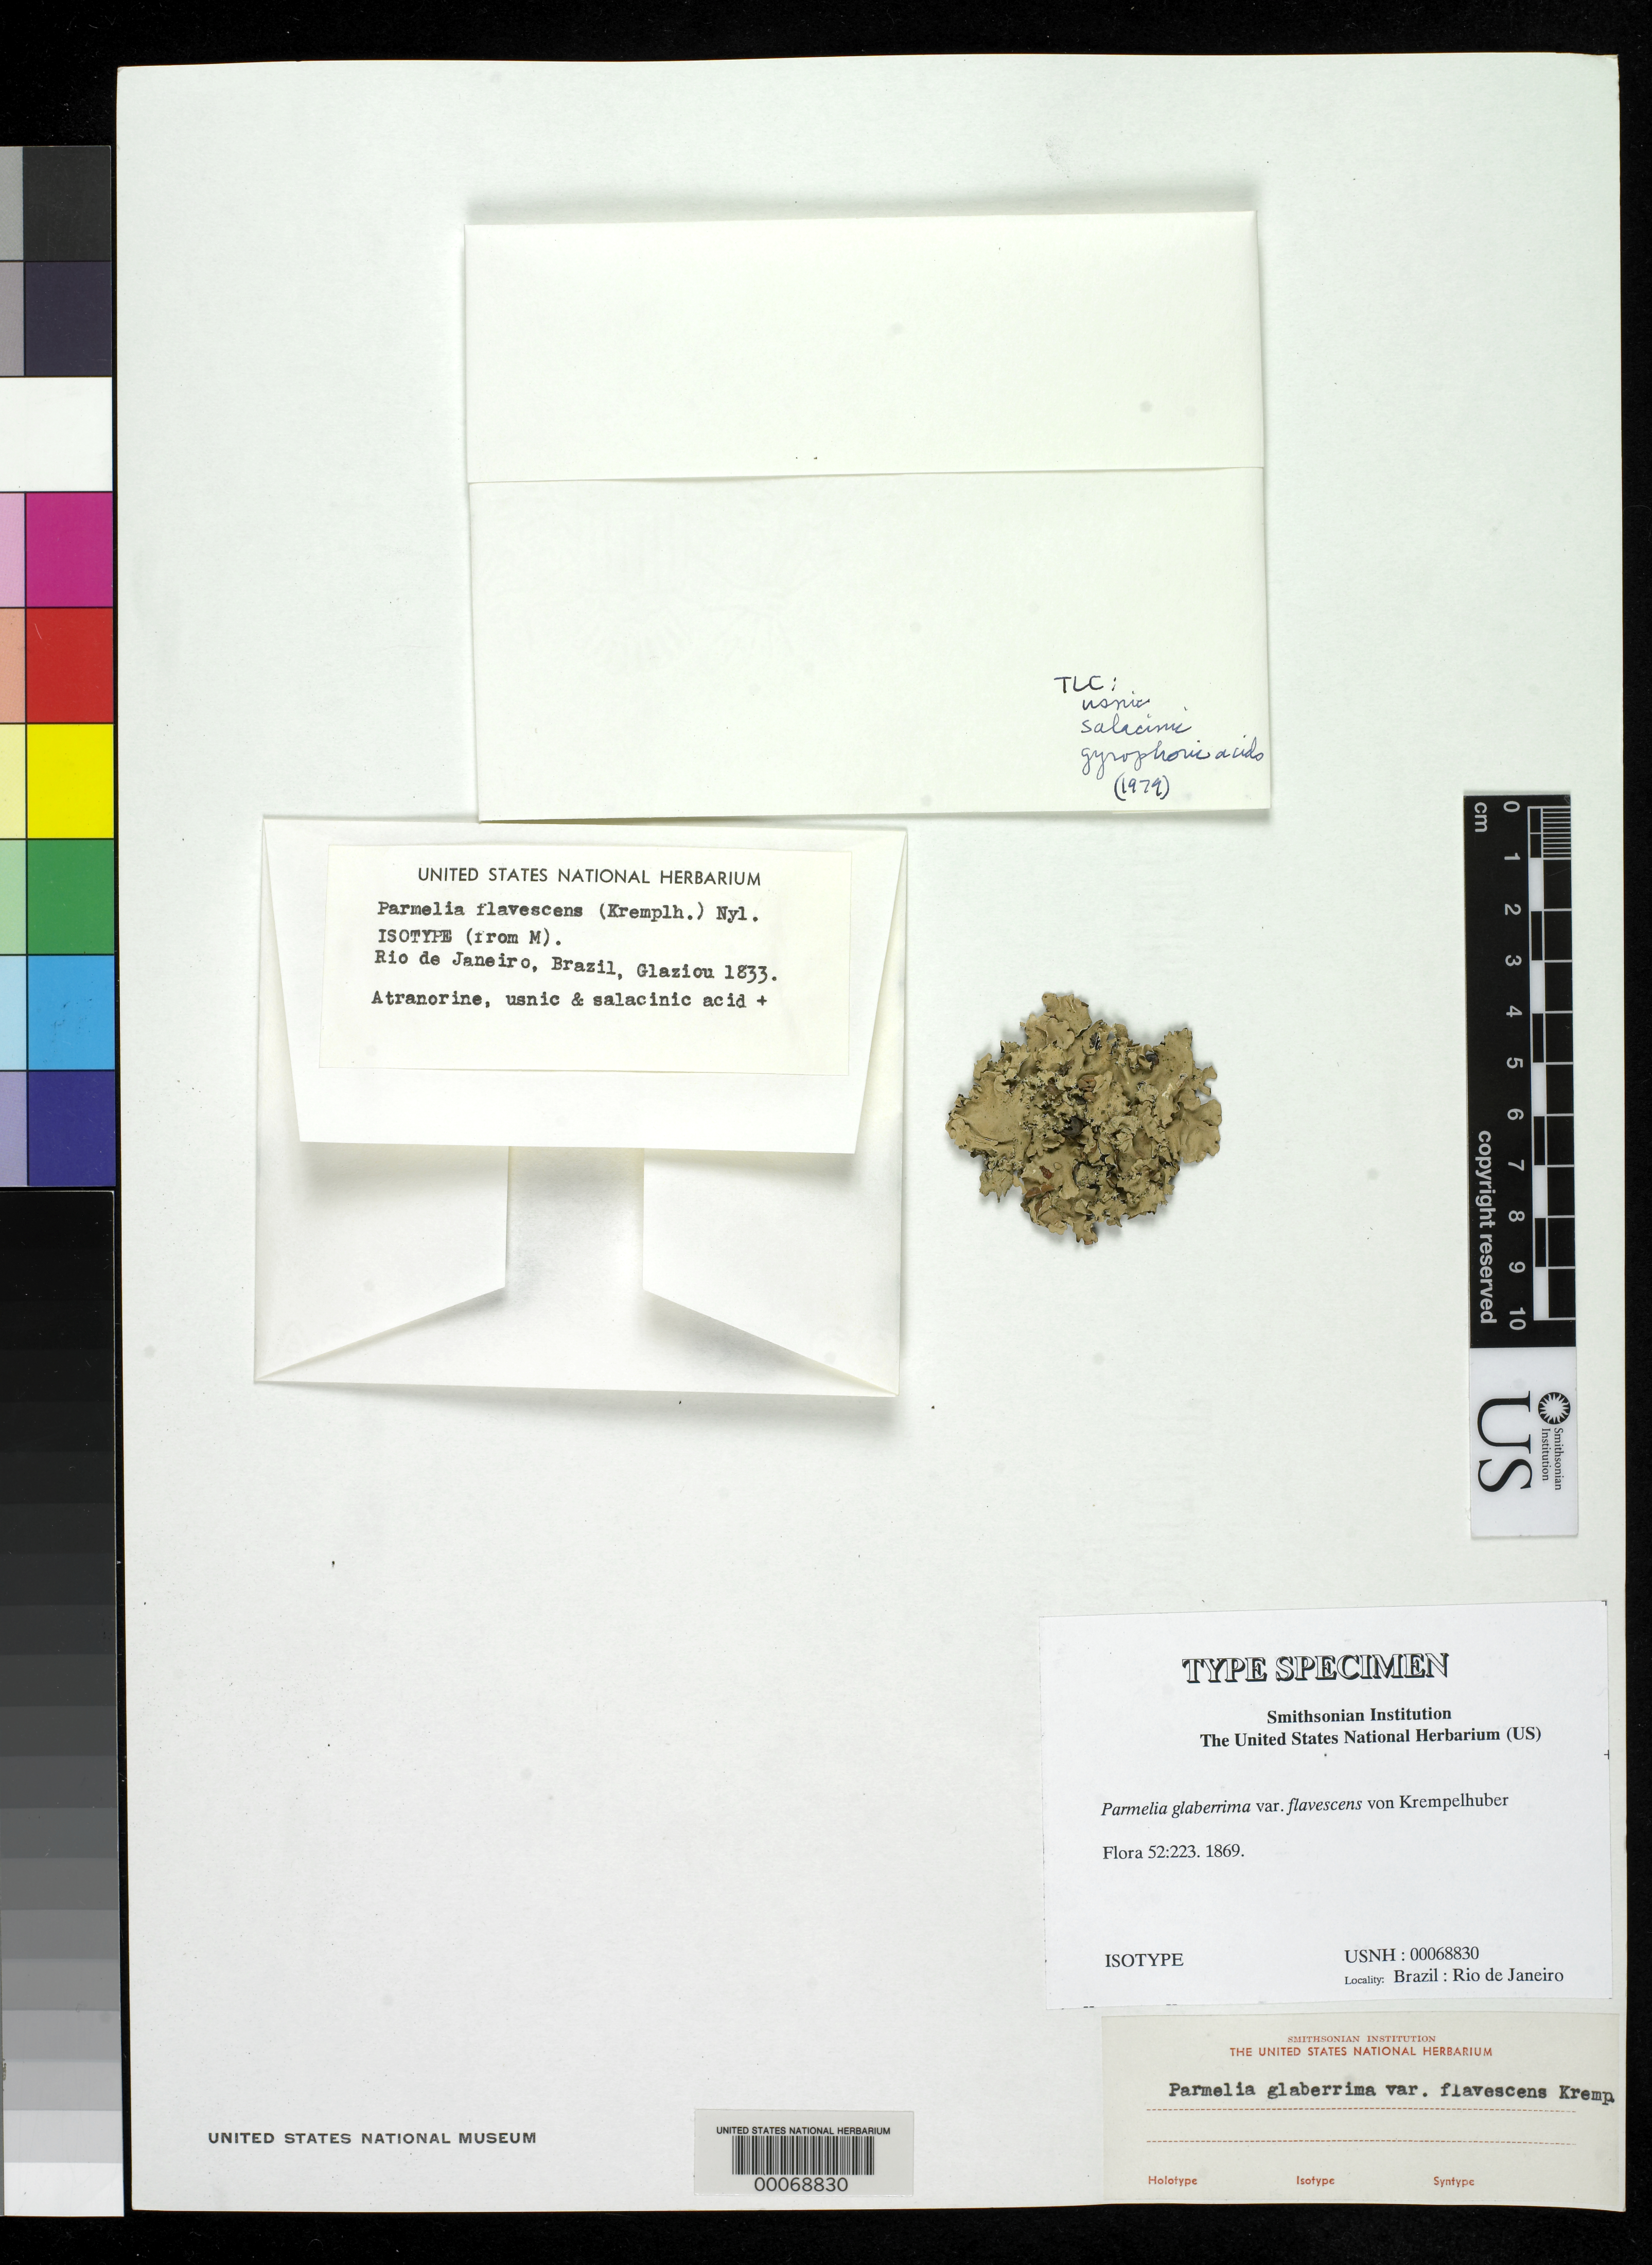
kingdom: Fungi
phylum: Ascomycota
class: Lecanoromycetes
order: Lecanorales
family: Parmeliaceae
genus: Parmelia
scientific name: Parmelia glaberrima var. flavescens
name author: Kremp.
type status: Isotype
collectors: A. F. M. Glaziou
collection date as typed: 1833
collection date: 1833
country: Brazil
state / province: Rio de Janeiro